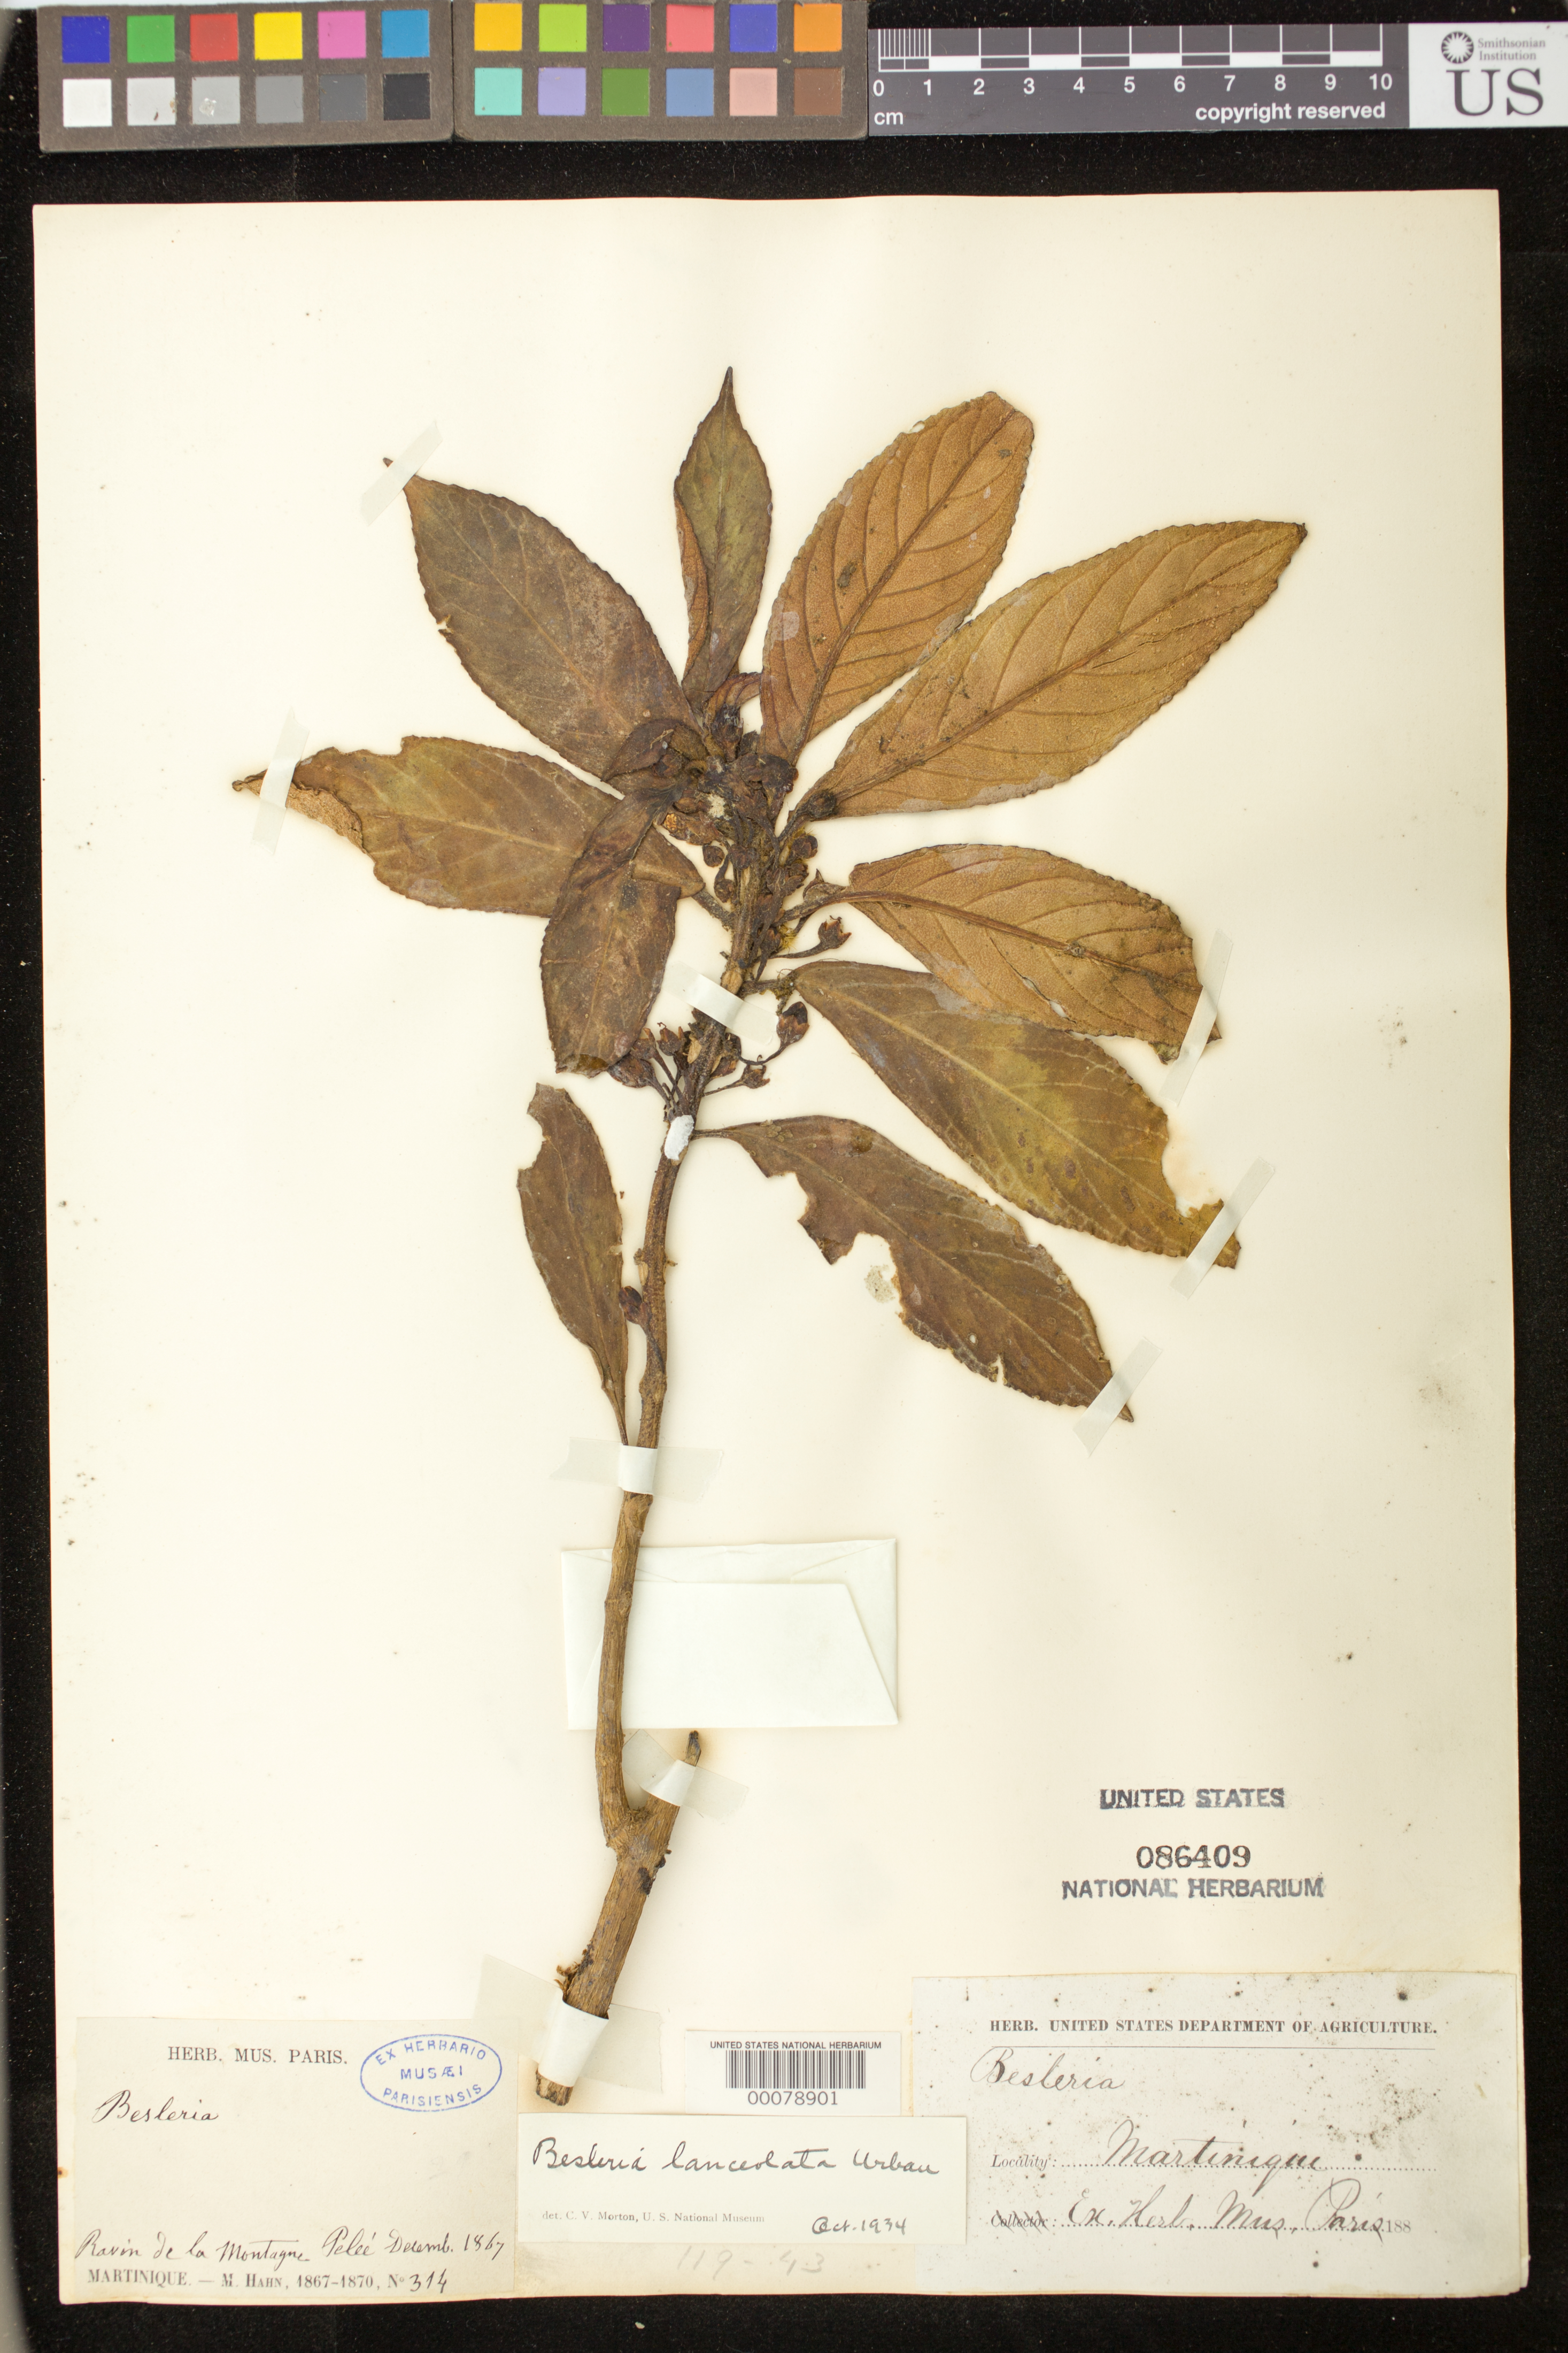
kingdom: Plantae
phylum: Tracheophyta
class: Magnoliopsida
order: Lamiales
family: Gesneriaceae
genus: Besleria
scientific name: Besleria lanceolata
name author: Urb.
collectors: L. Hahn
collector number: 314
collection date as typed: Dec 1867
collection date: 1867-12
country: Martinique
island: Martinique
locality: Ravon de la Montagne Pelee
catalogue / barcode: US 86409